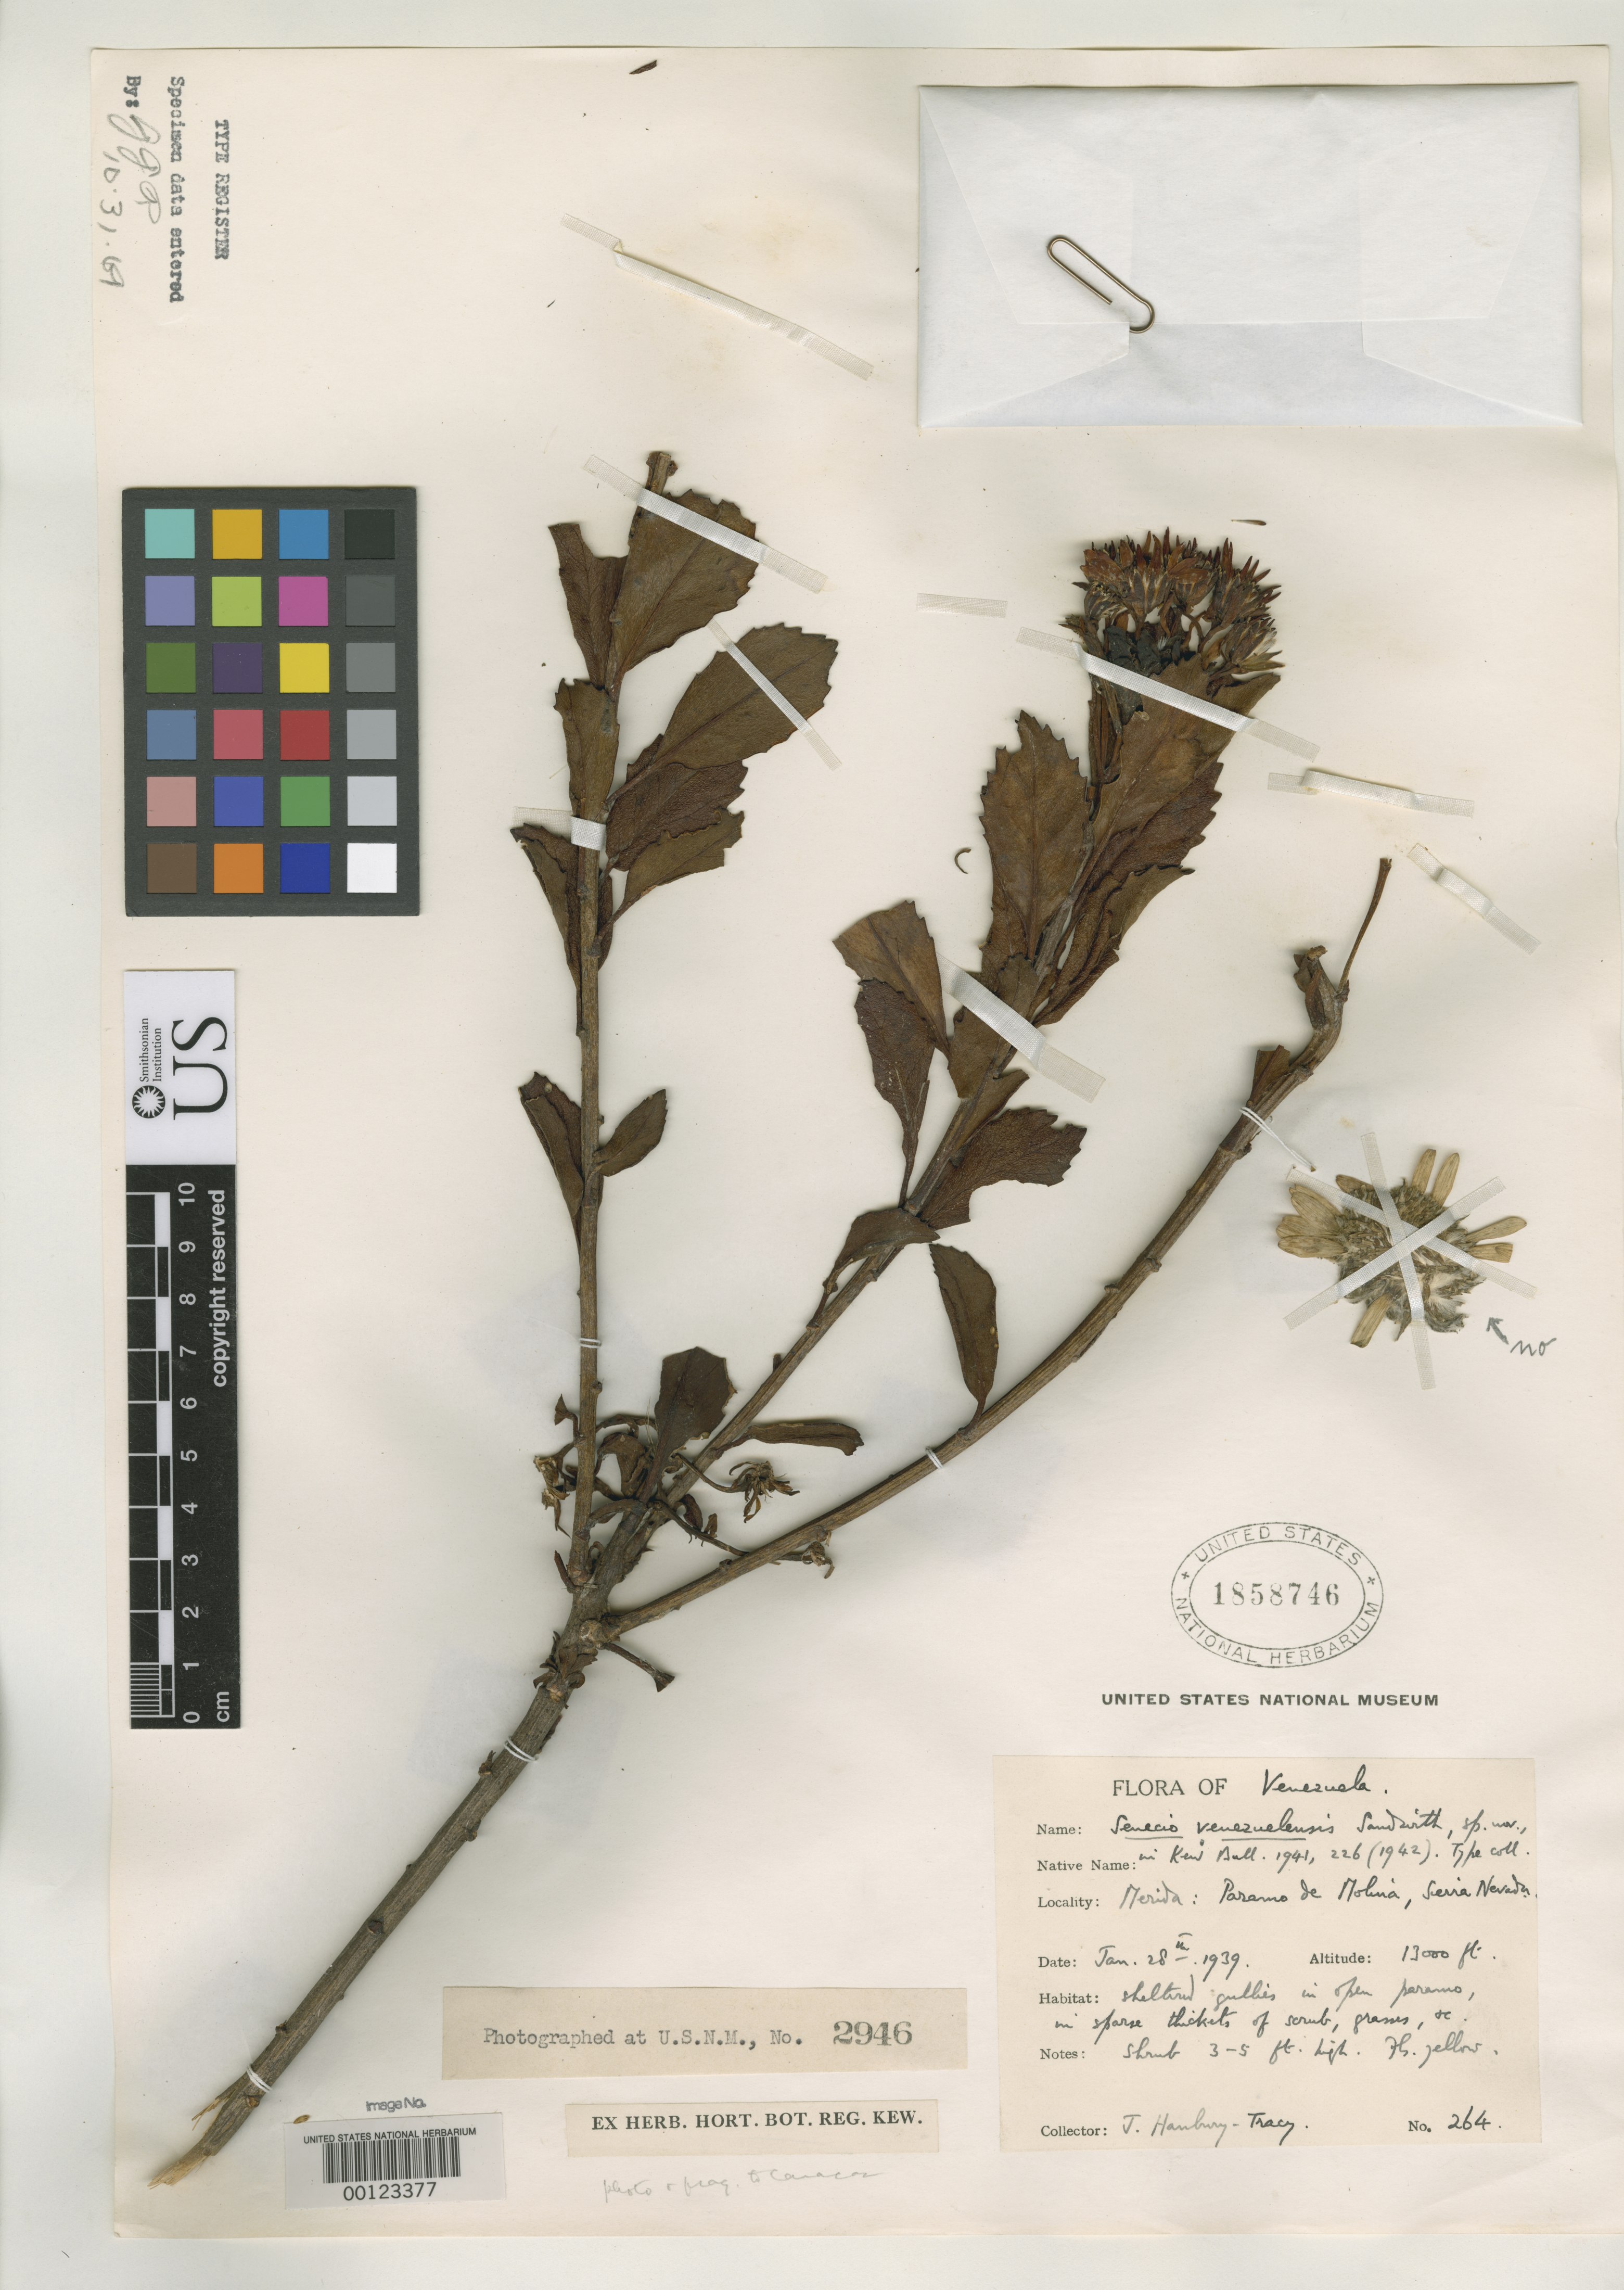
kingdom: Plantae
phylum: Tracheophyta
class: Magnoliopsida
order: Asterales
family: Asteraceae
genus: Senecio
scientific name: Senecio venezuelensis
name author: Sandwith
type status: Isotype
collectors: J. Hanbury-Tracy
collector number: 264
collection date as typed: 28 Jan 1939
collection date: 1939-01-28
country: Venezuela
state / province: Mérida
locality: Páramo de Molina, Sierra Nevada.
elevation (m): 4000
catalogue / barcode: US 1858746